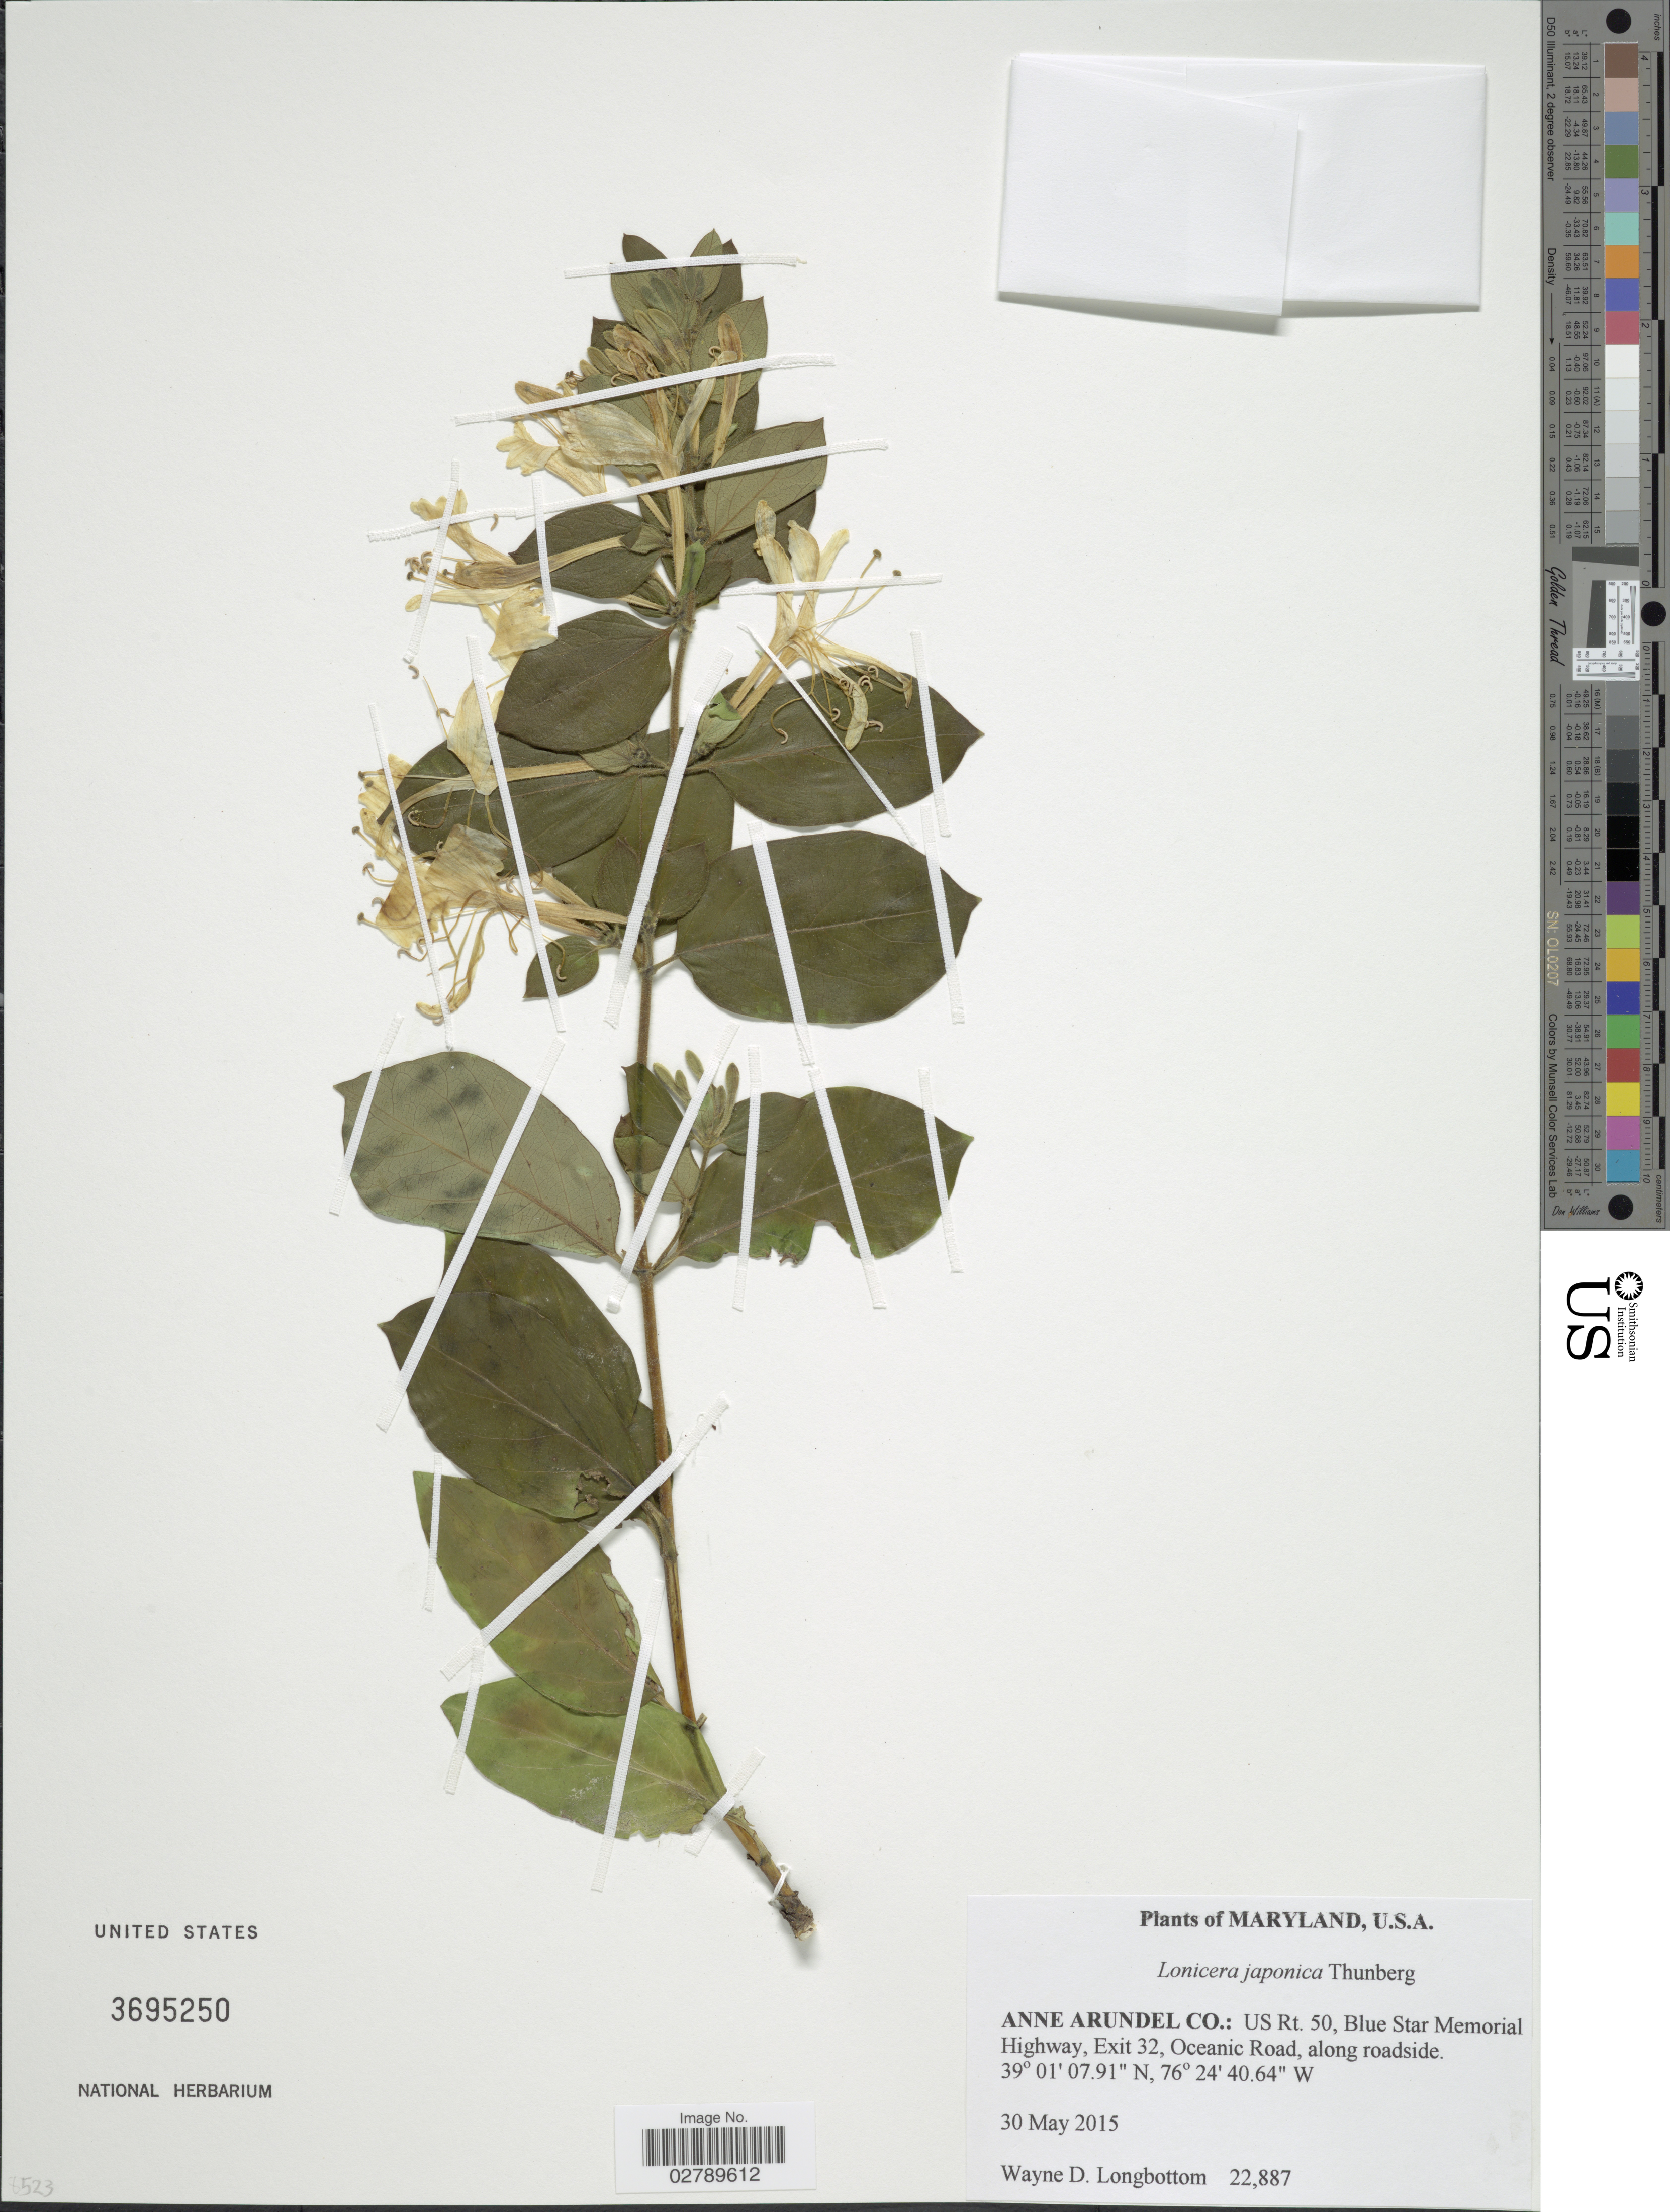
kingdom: Plantae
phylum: Tracheophyta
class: Magnoliopsida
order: Dipsacales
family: Caprifoliaceae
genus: Lonicera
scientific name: Lonicera japonica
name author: Thunb.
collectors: W. D. Longbottom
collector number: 22887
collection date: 2015-05-30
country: United States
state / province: Maryland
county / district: Anne Arundel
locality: Anne Arundel Co.: Us Rt. 50, Blue Star Memorial Highway, Exit 32, Oceanic Road, along roadside.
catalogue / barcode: US 3695250